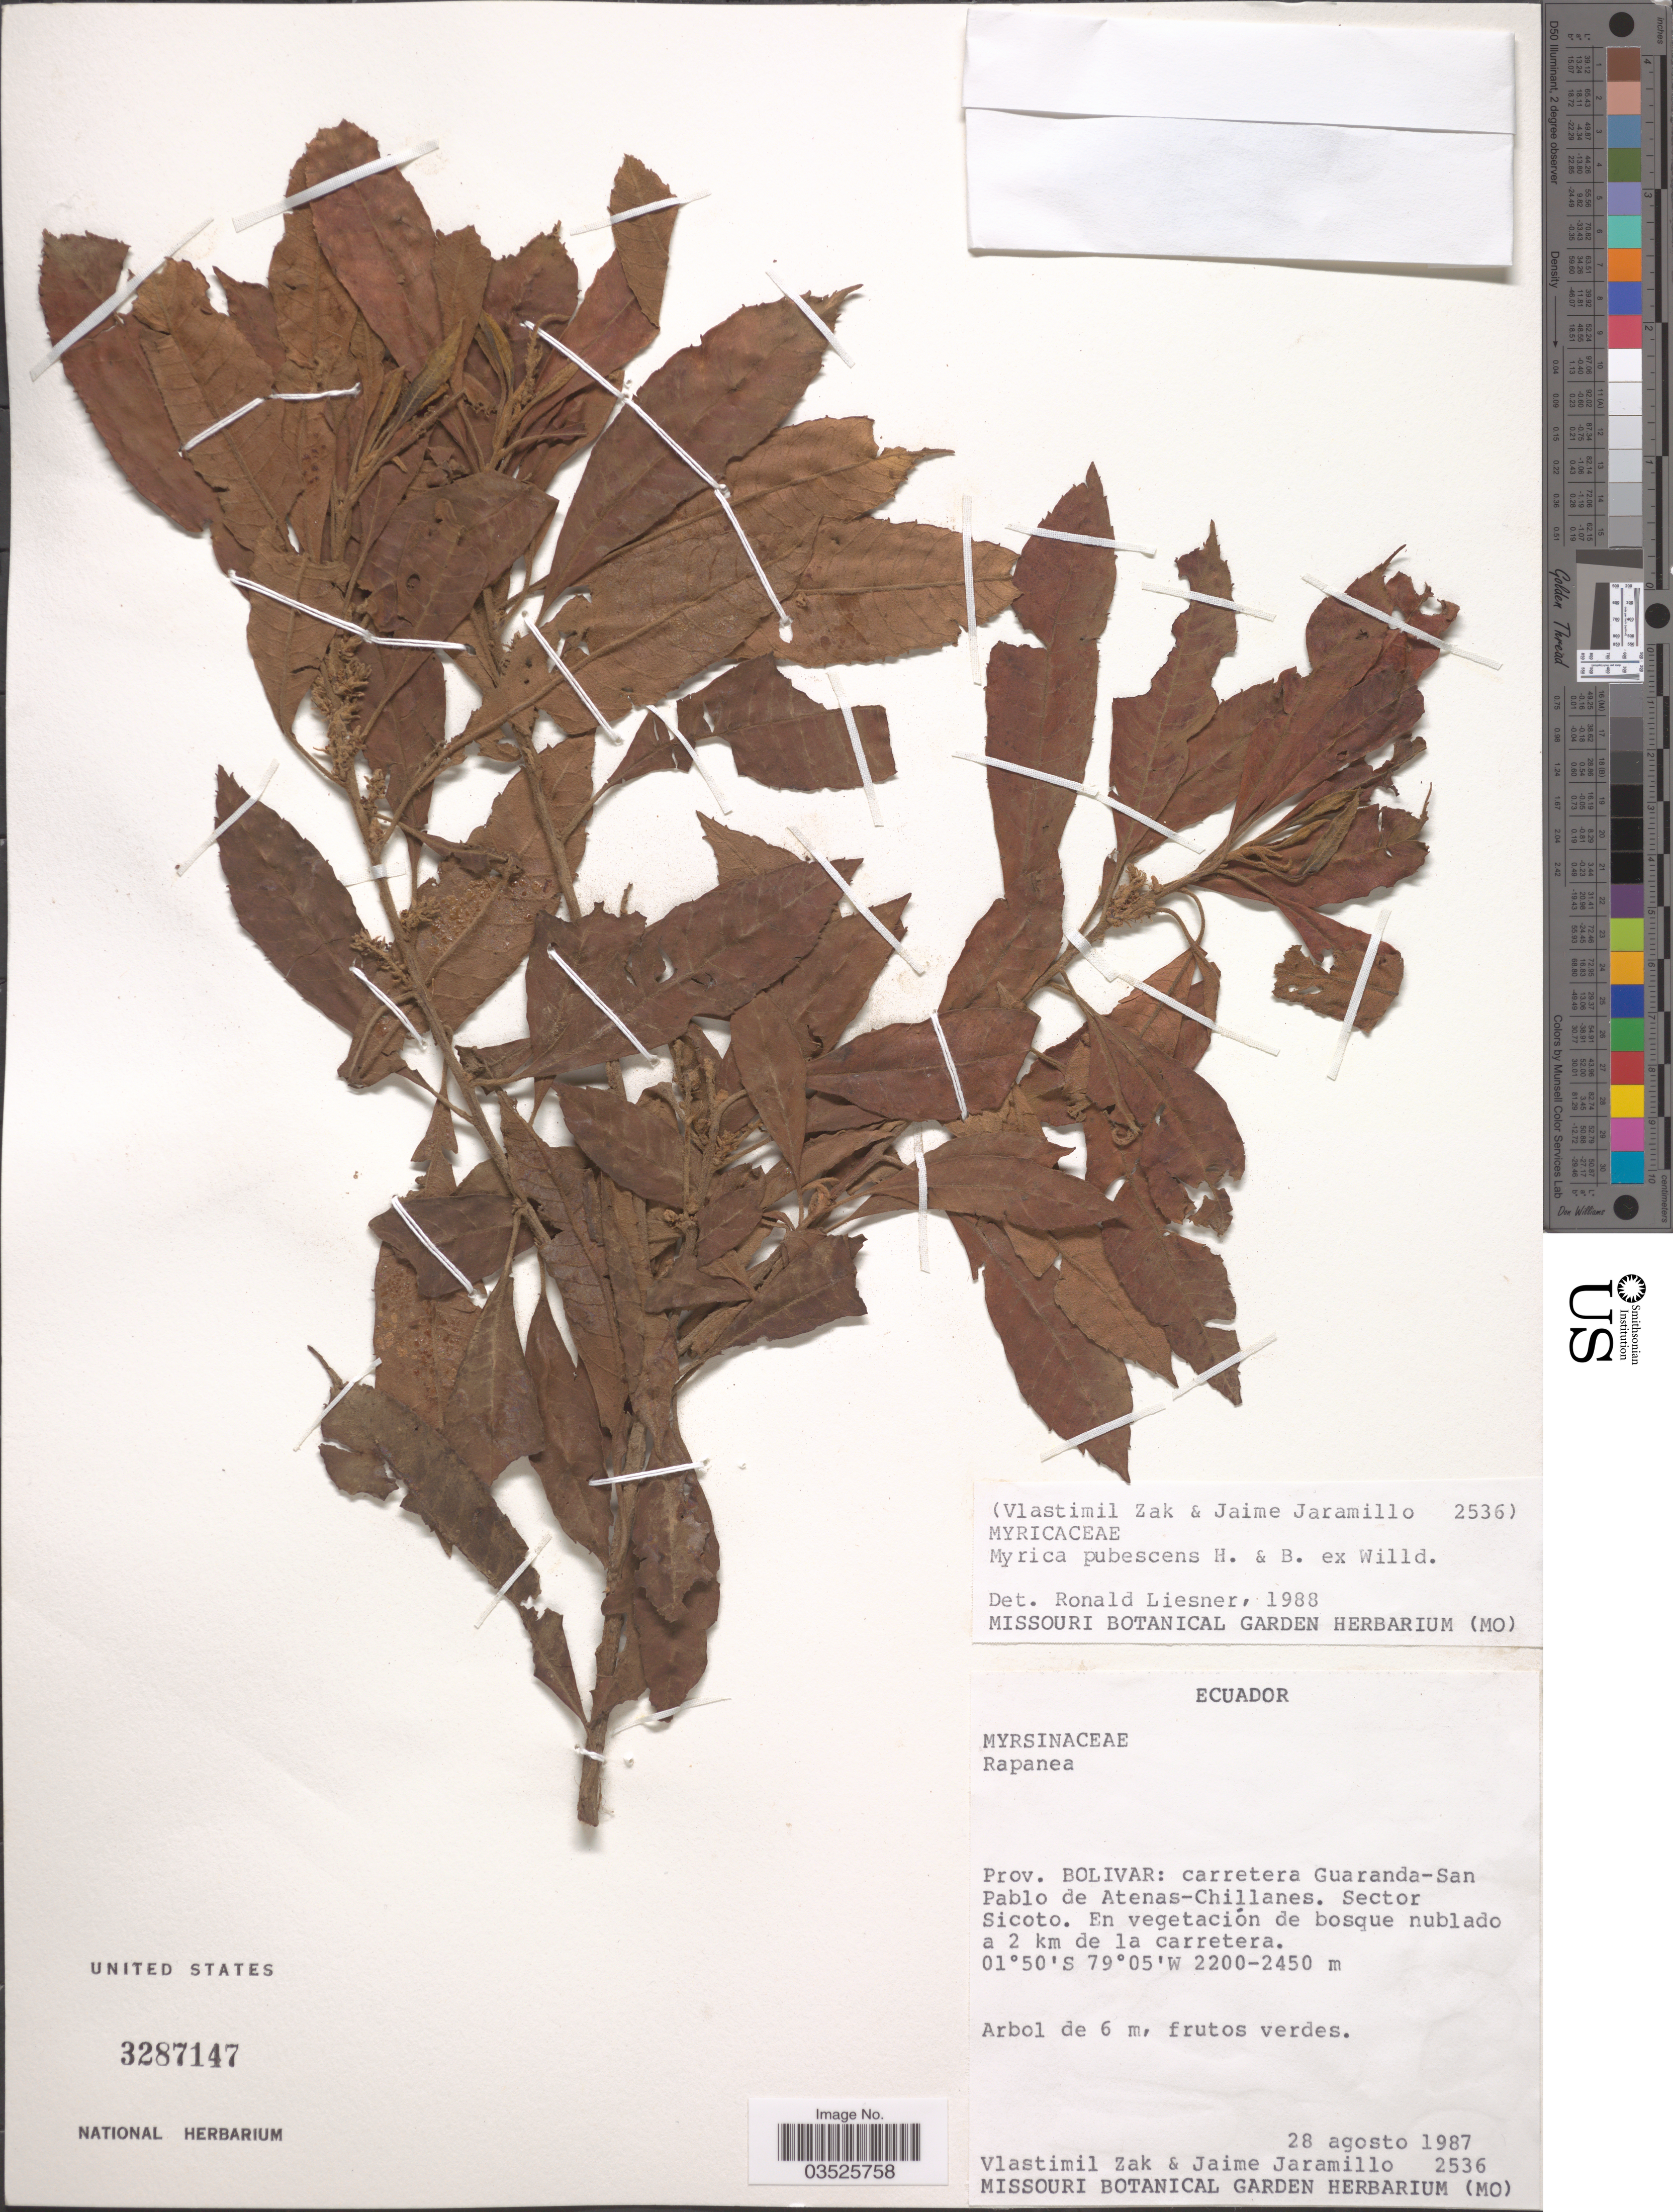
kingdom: Plantae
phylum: Tracheophyta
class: Magnoliopsida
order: Fagales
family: Myricaceae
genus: Morella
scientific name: Morella pubescens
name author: (Humb. & Bonpl. ex Willd.) Wilbur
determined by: Strong, M. T., (US), Smithsonian Institution - National Museum of Natural History (UNITED STATES)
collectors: V. Zak & J. Jaramillo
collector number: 2536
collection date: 1987-08-28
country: Ecuador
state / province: Bolívar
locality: Carretera Guaranda-San Pablo de Atenas-Chillanes. Sector Sicoto. En vegetación de bosque nublado a 2 km de la carretera.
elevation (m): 2200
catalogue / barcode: US 3287147